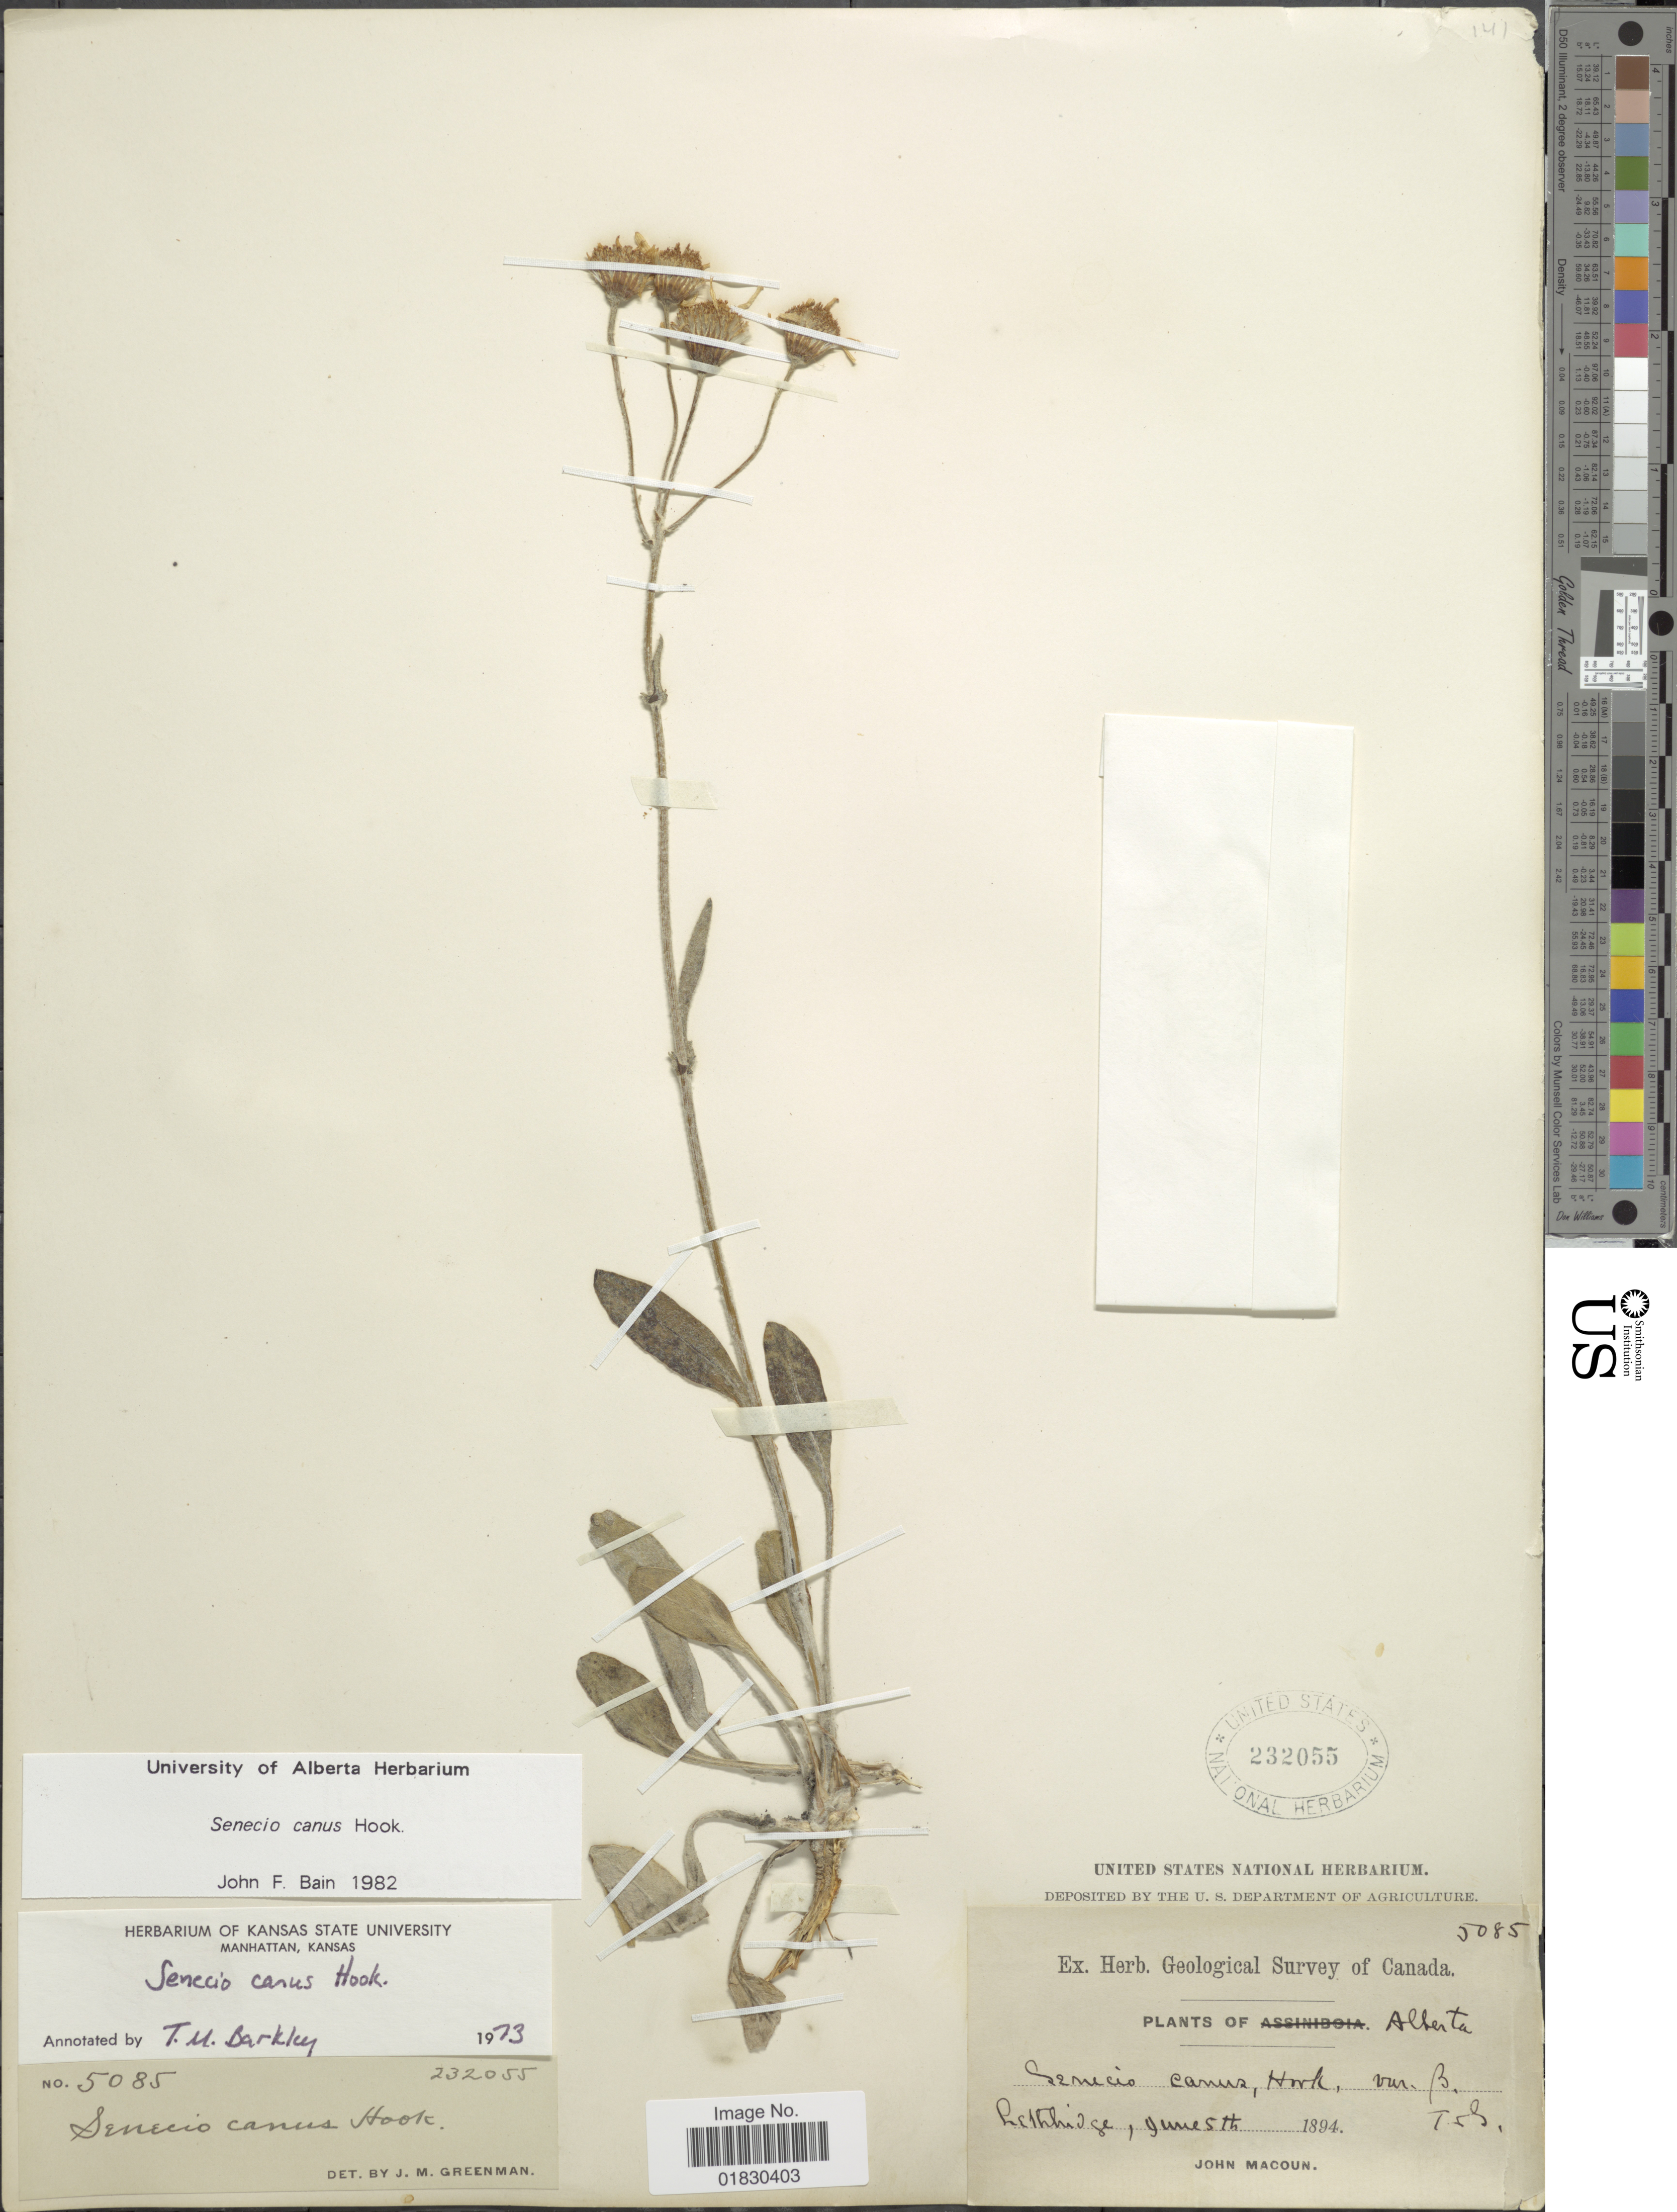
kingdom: Plantae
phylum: Tracheophyta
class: Magnoliopsida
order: Asterales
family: Asteraceae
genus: Packera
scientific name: Packera cana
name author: (Hook.) W.A. Weber & Á. Löve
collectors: J. Macoun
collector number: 5085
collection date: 1894-06-05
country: Canada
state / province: Alberta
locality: Lethridge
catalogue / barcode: US 232055